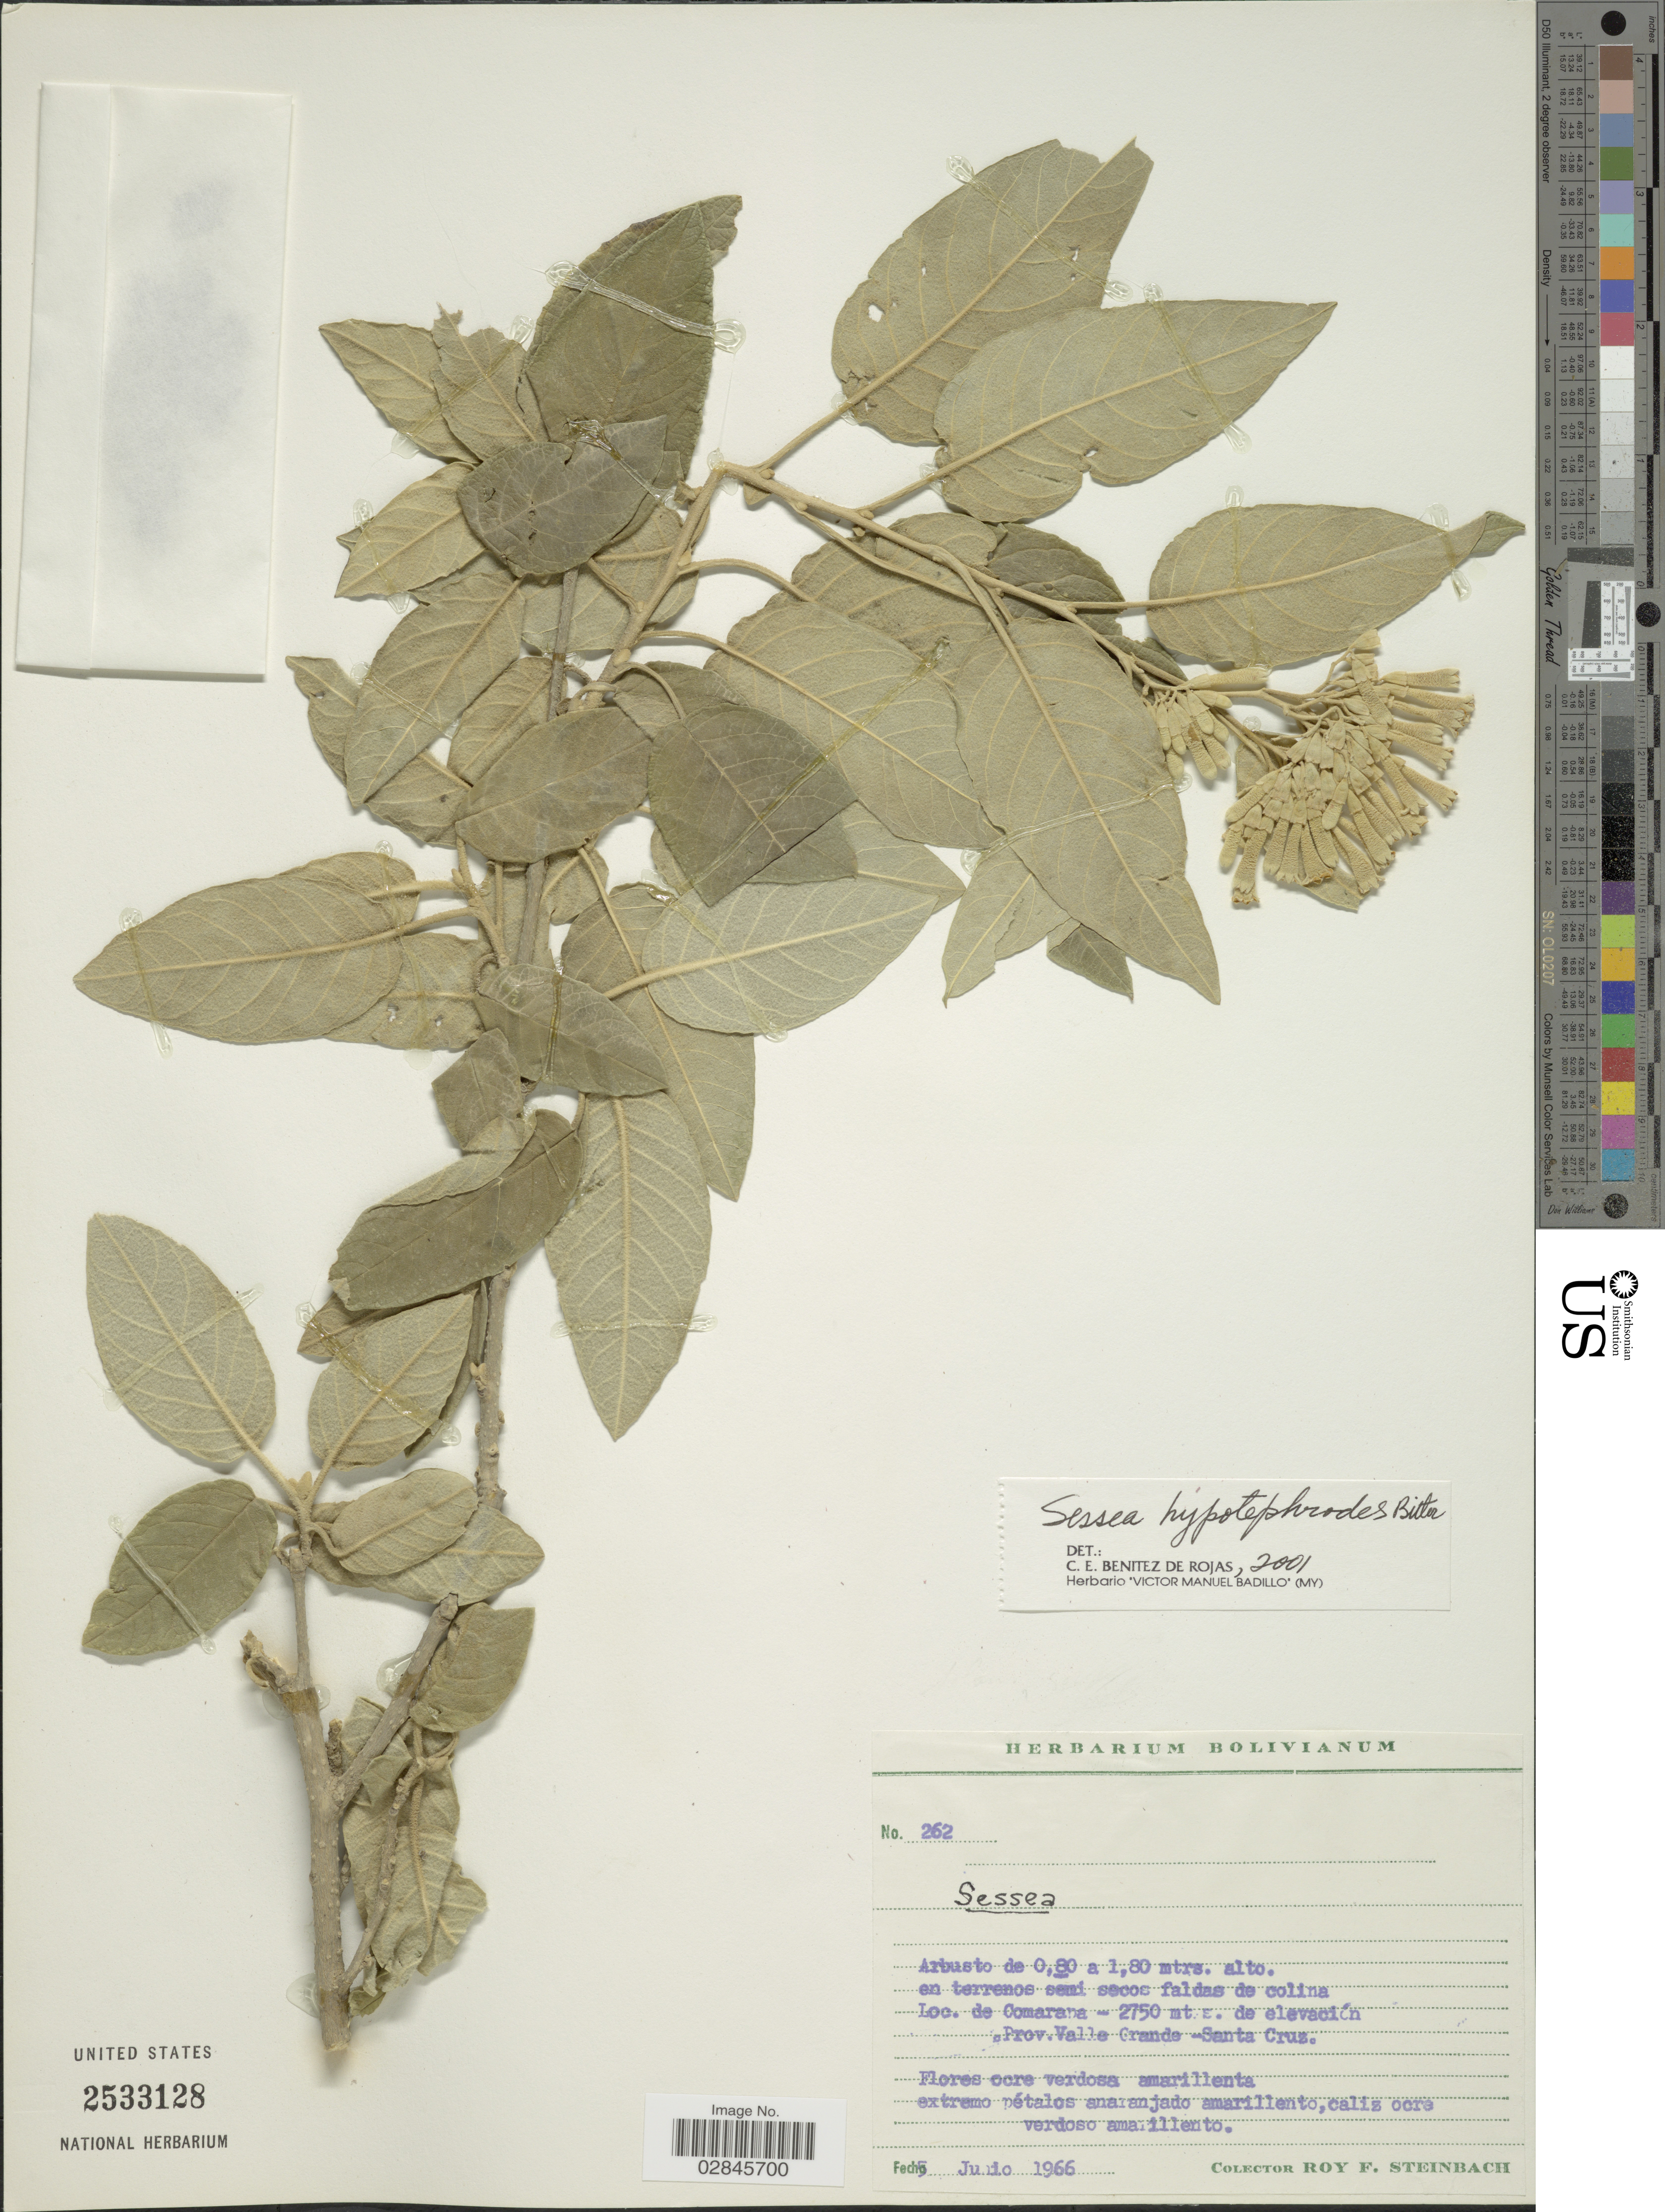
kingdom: Plantae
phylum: Tracheophyta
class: Magnoliopsida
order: Solanales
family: Solanaceae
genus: Sessea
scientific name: Sessea herzogii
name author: Dammer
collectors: R. F. Steinbach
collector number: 262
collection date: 1966-06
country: Bolivia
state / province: Santa Cruz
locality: De Comarana. Prov. Valle Grande.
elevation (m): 2750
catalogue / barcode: US 2533128